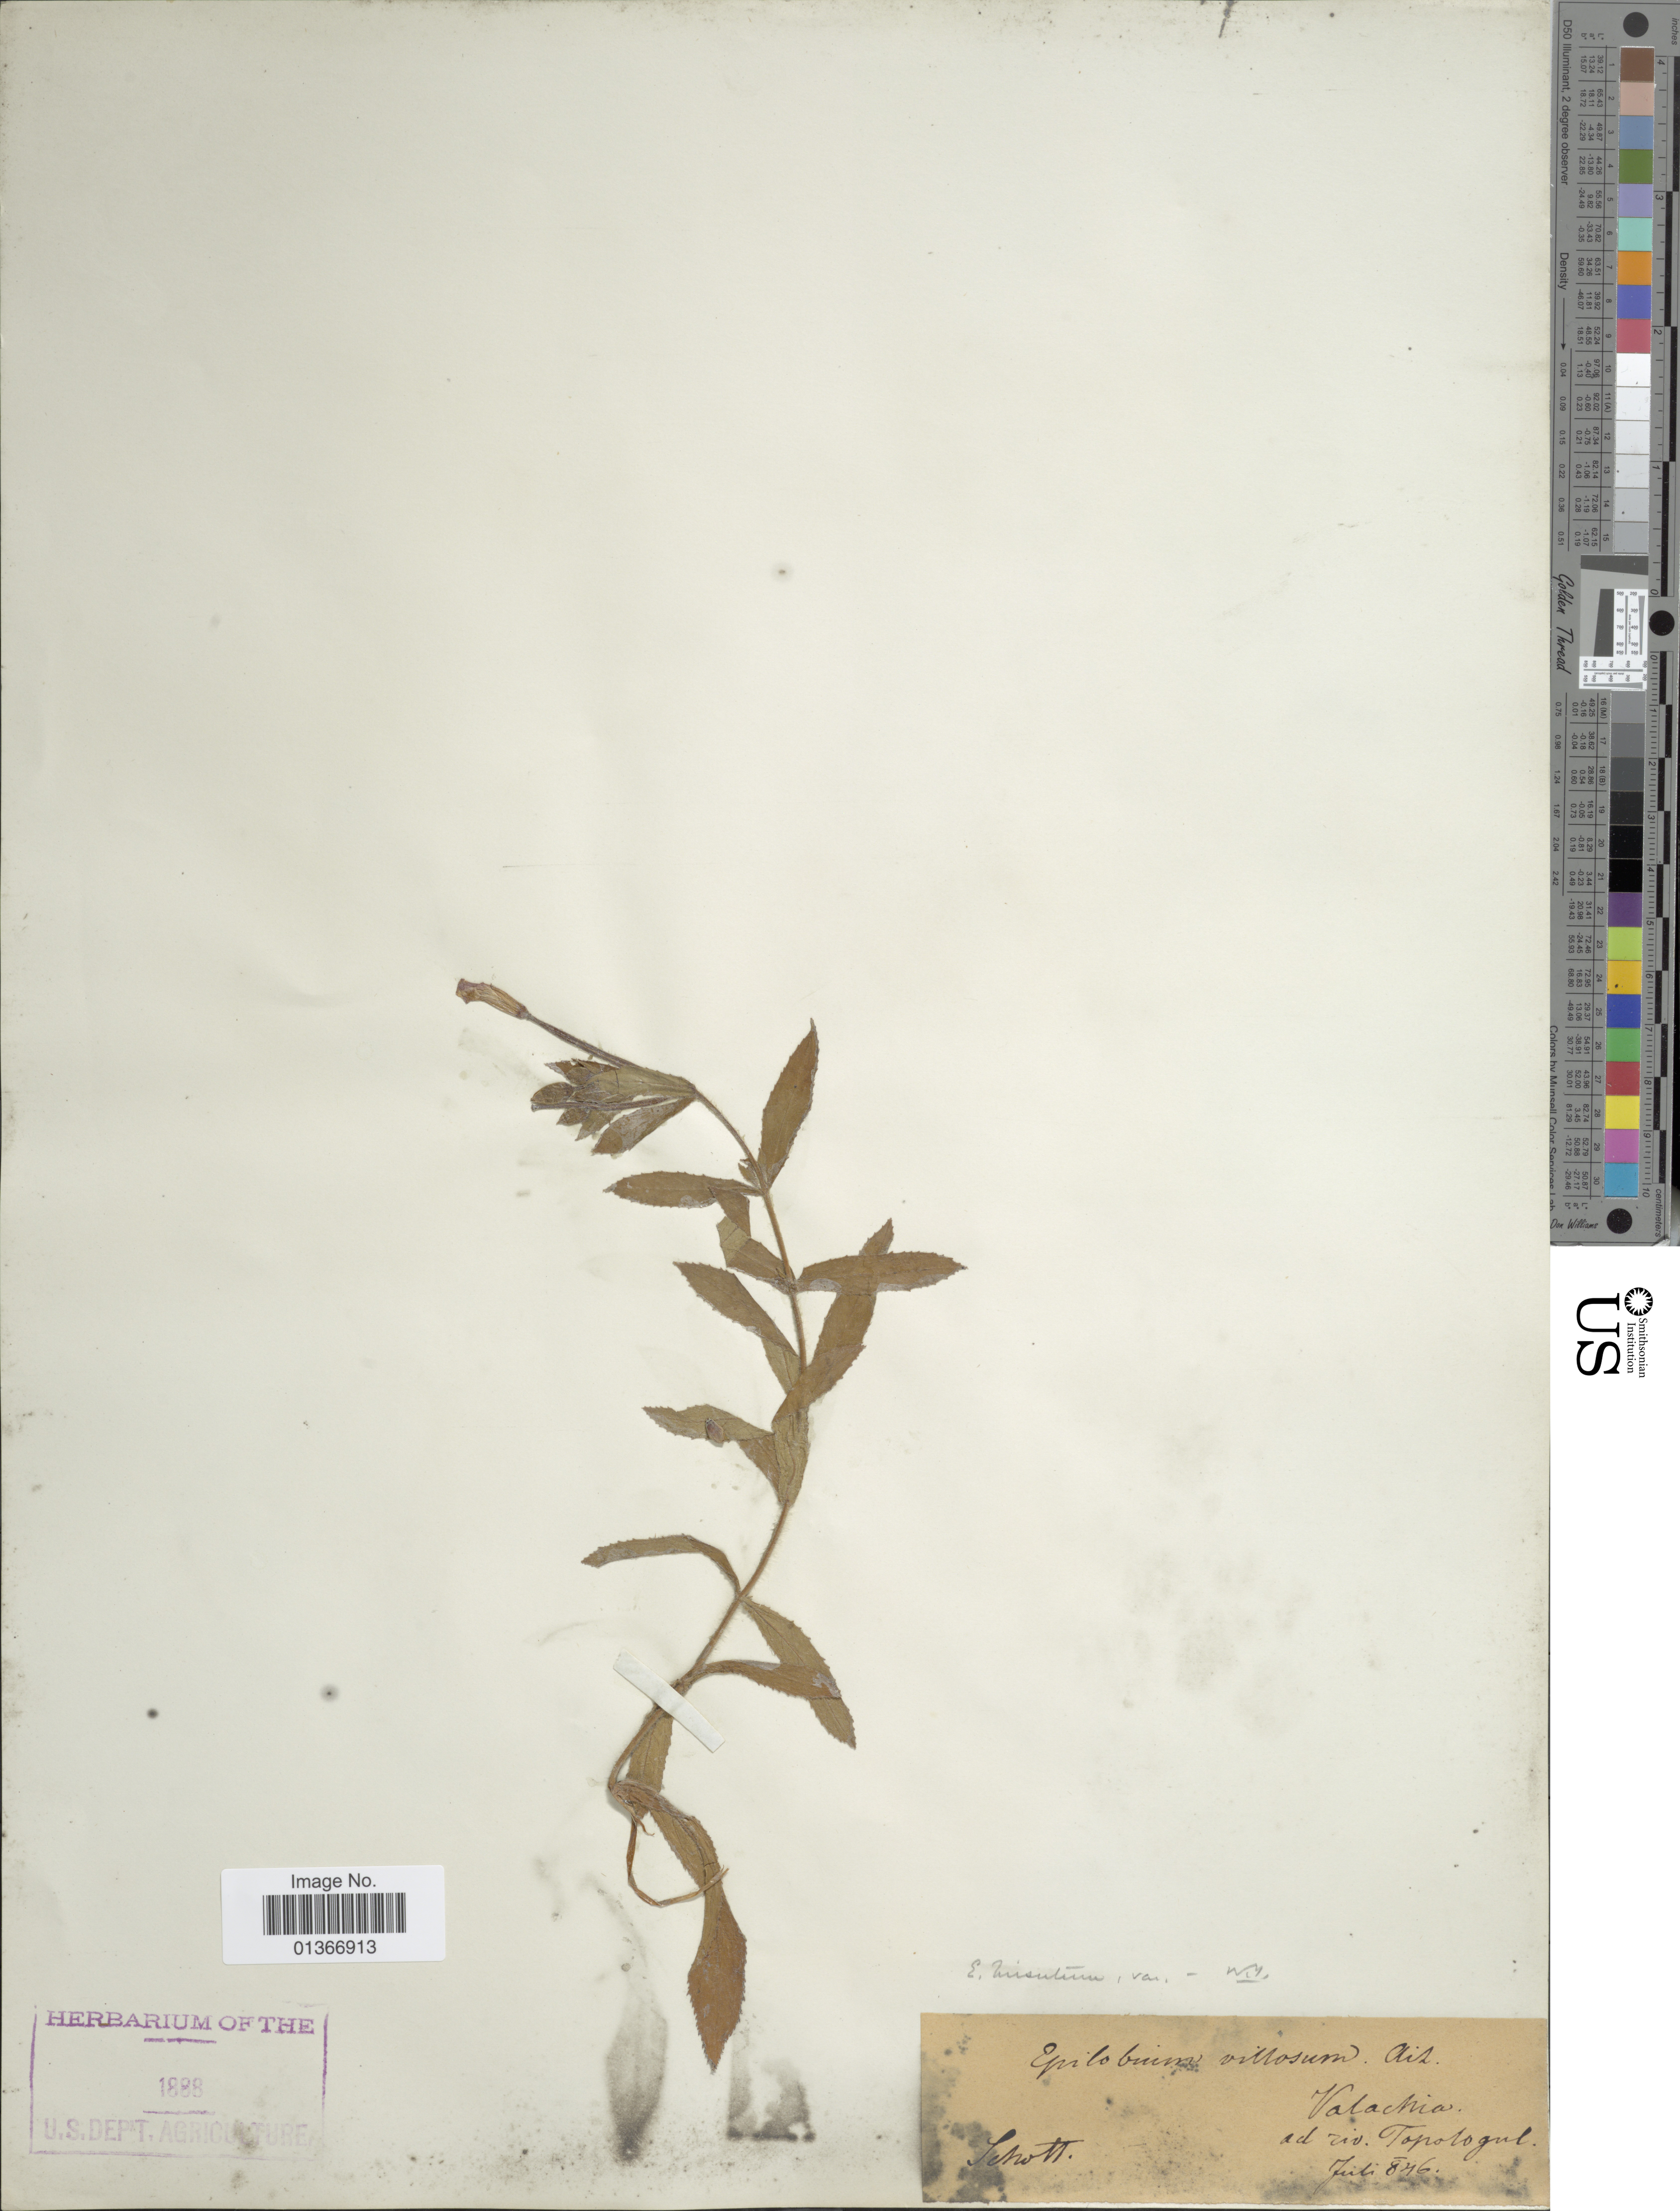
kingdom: Plantae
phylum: Tracheophyta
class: Magnoliopsida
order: Myrtales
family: Onagraceae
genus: Epilobium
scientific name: Epilobium hirsutum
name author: L.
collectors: Schott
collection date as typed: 846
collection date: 1846-07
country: Romania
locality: Valachia, ad rio Topologul.